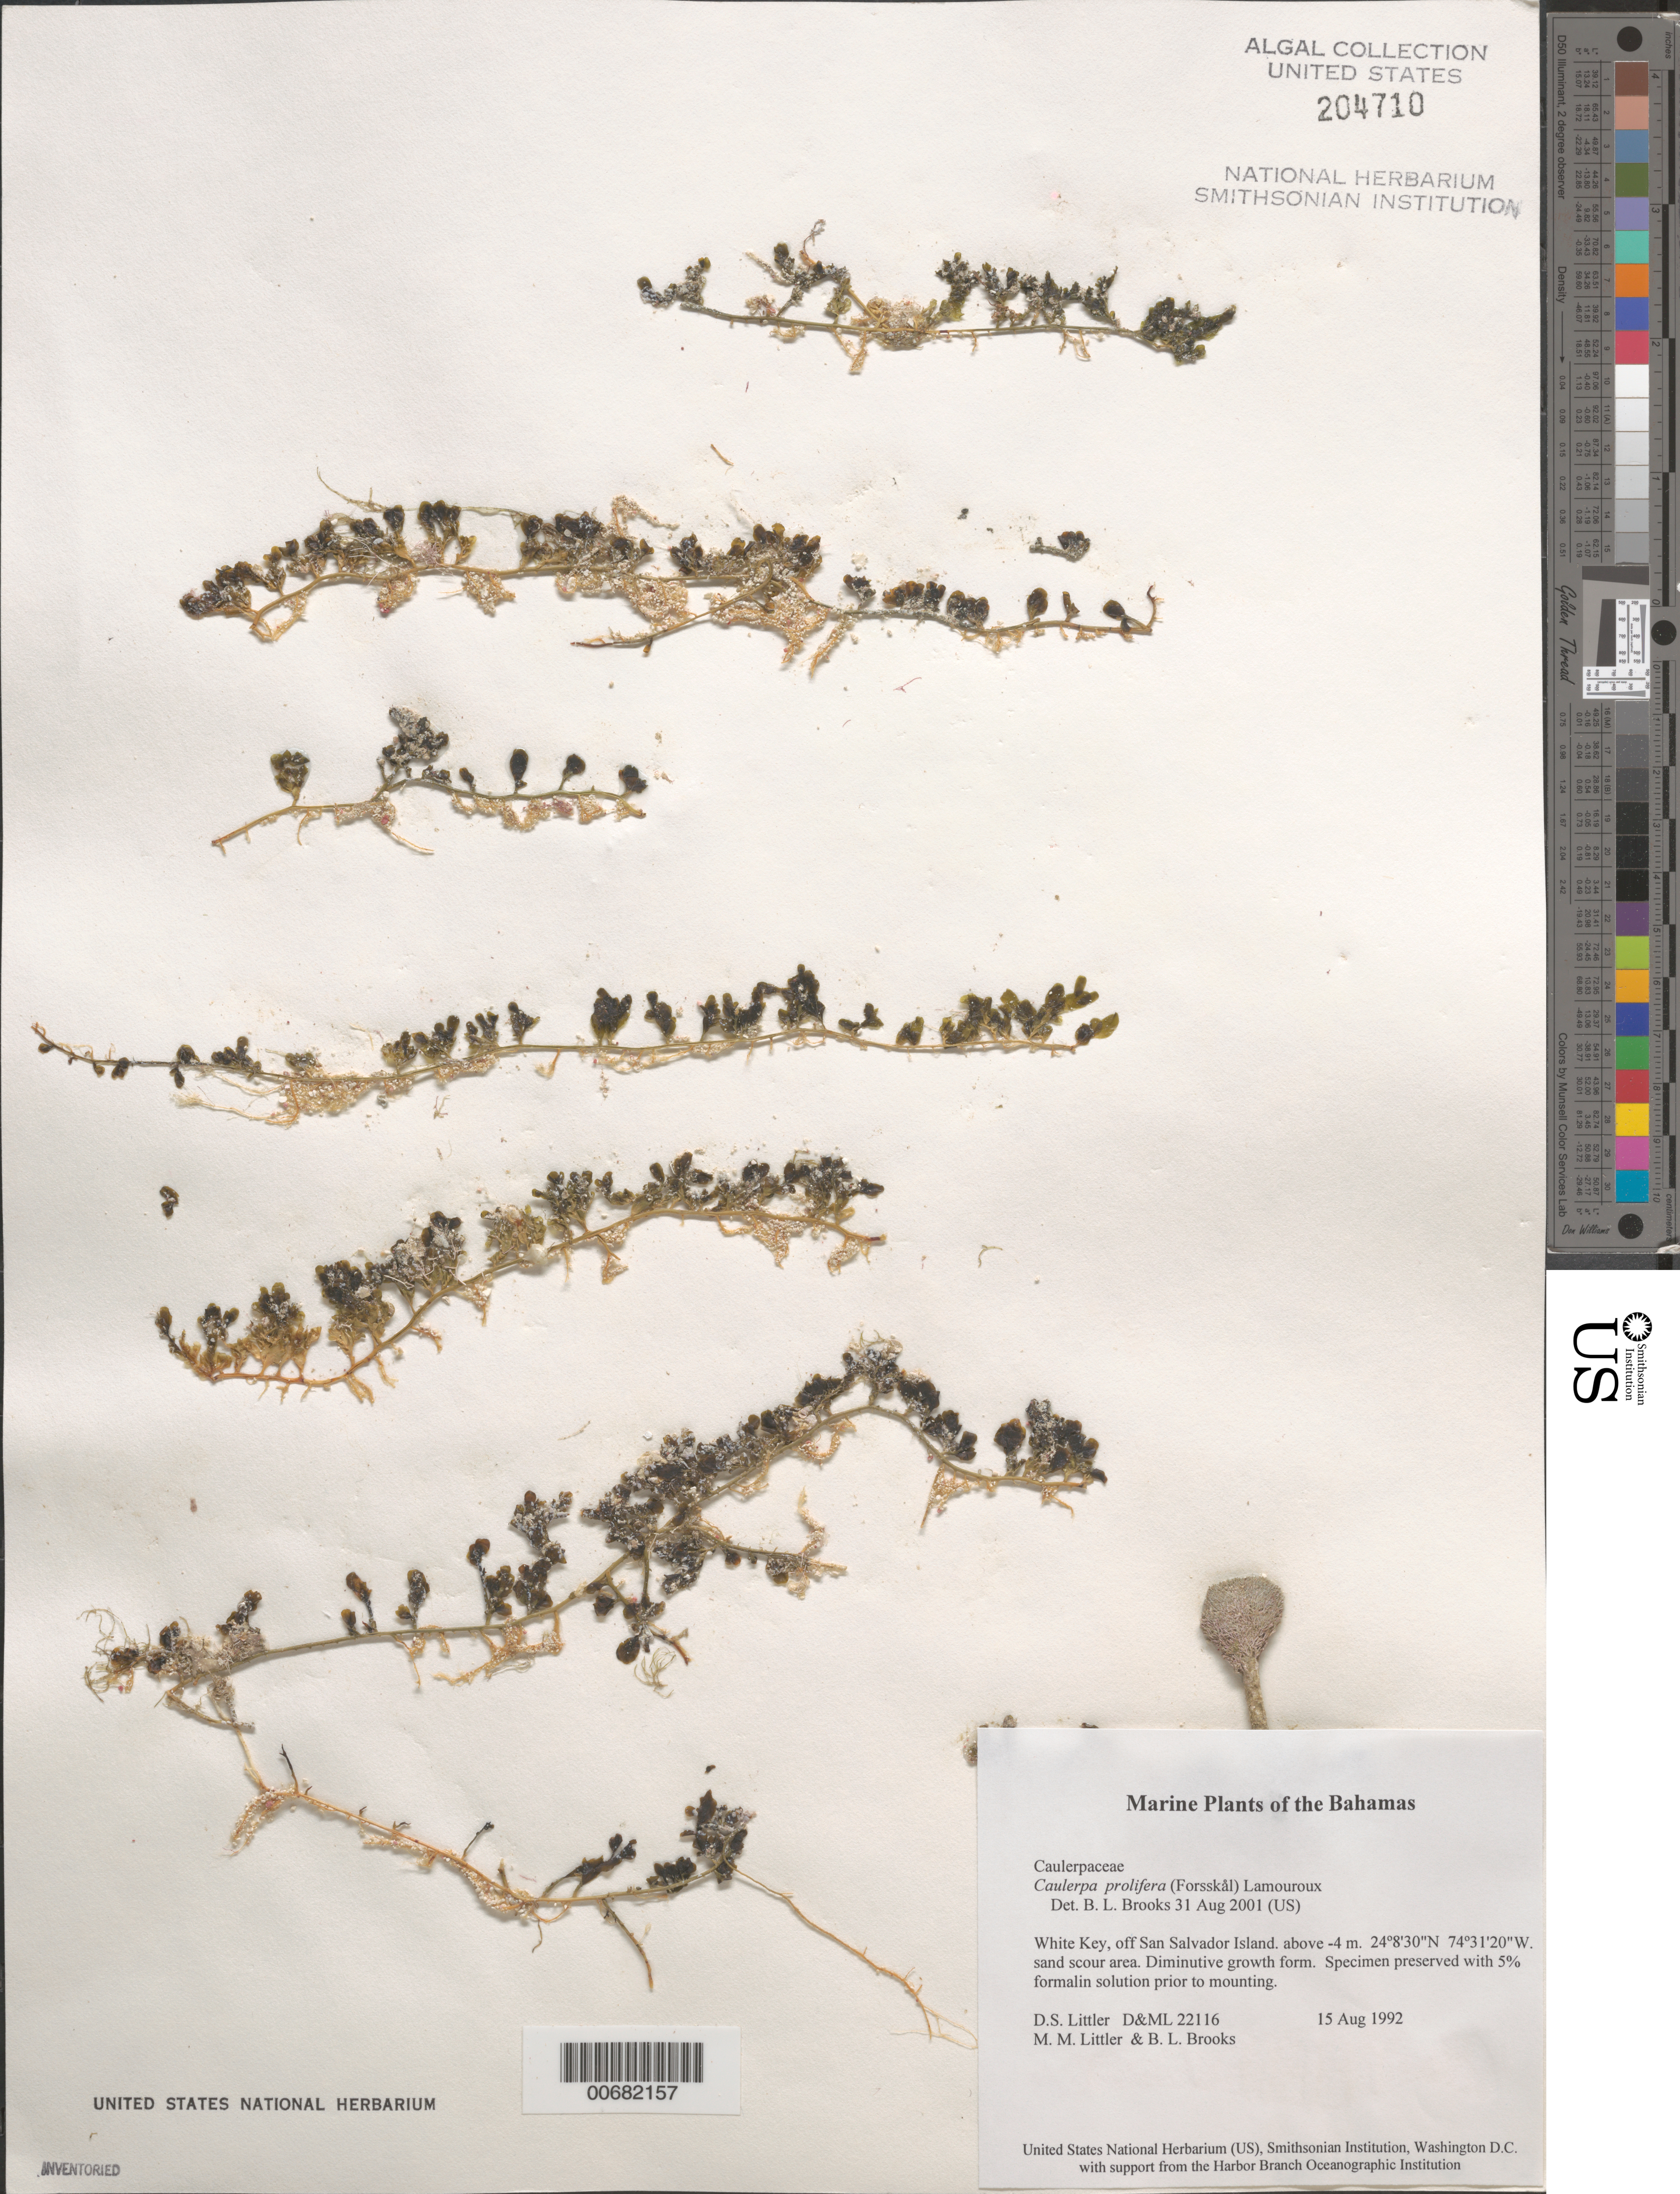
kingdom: Plantae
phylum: Chlorophyta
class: Ulvophyceae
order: Bryopsidales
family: Caulerpaceae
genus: Caulerpa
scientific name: Caulerpa prolifera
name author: (Forssk.) J.V.Lamouroux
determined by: Brooks, B. L., (BOT), Smithsonian Institution - National Museum of Natural History (UNITED STATES)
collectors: D. S. Littler, M. M. Littler & B. Brooks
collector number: D&ML 22116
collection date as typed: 15 Aug 1992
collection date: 1992-08-15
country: Bahamas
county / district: San Salvador District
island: White Key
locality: Off San Salvador Island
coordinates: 24 8' 30" N, 74 31' 20" W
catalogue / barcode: US 204710